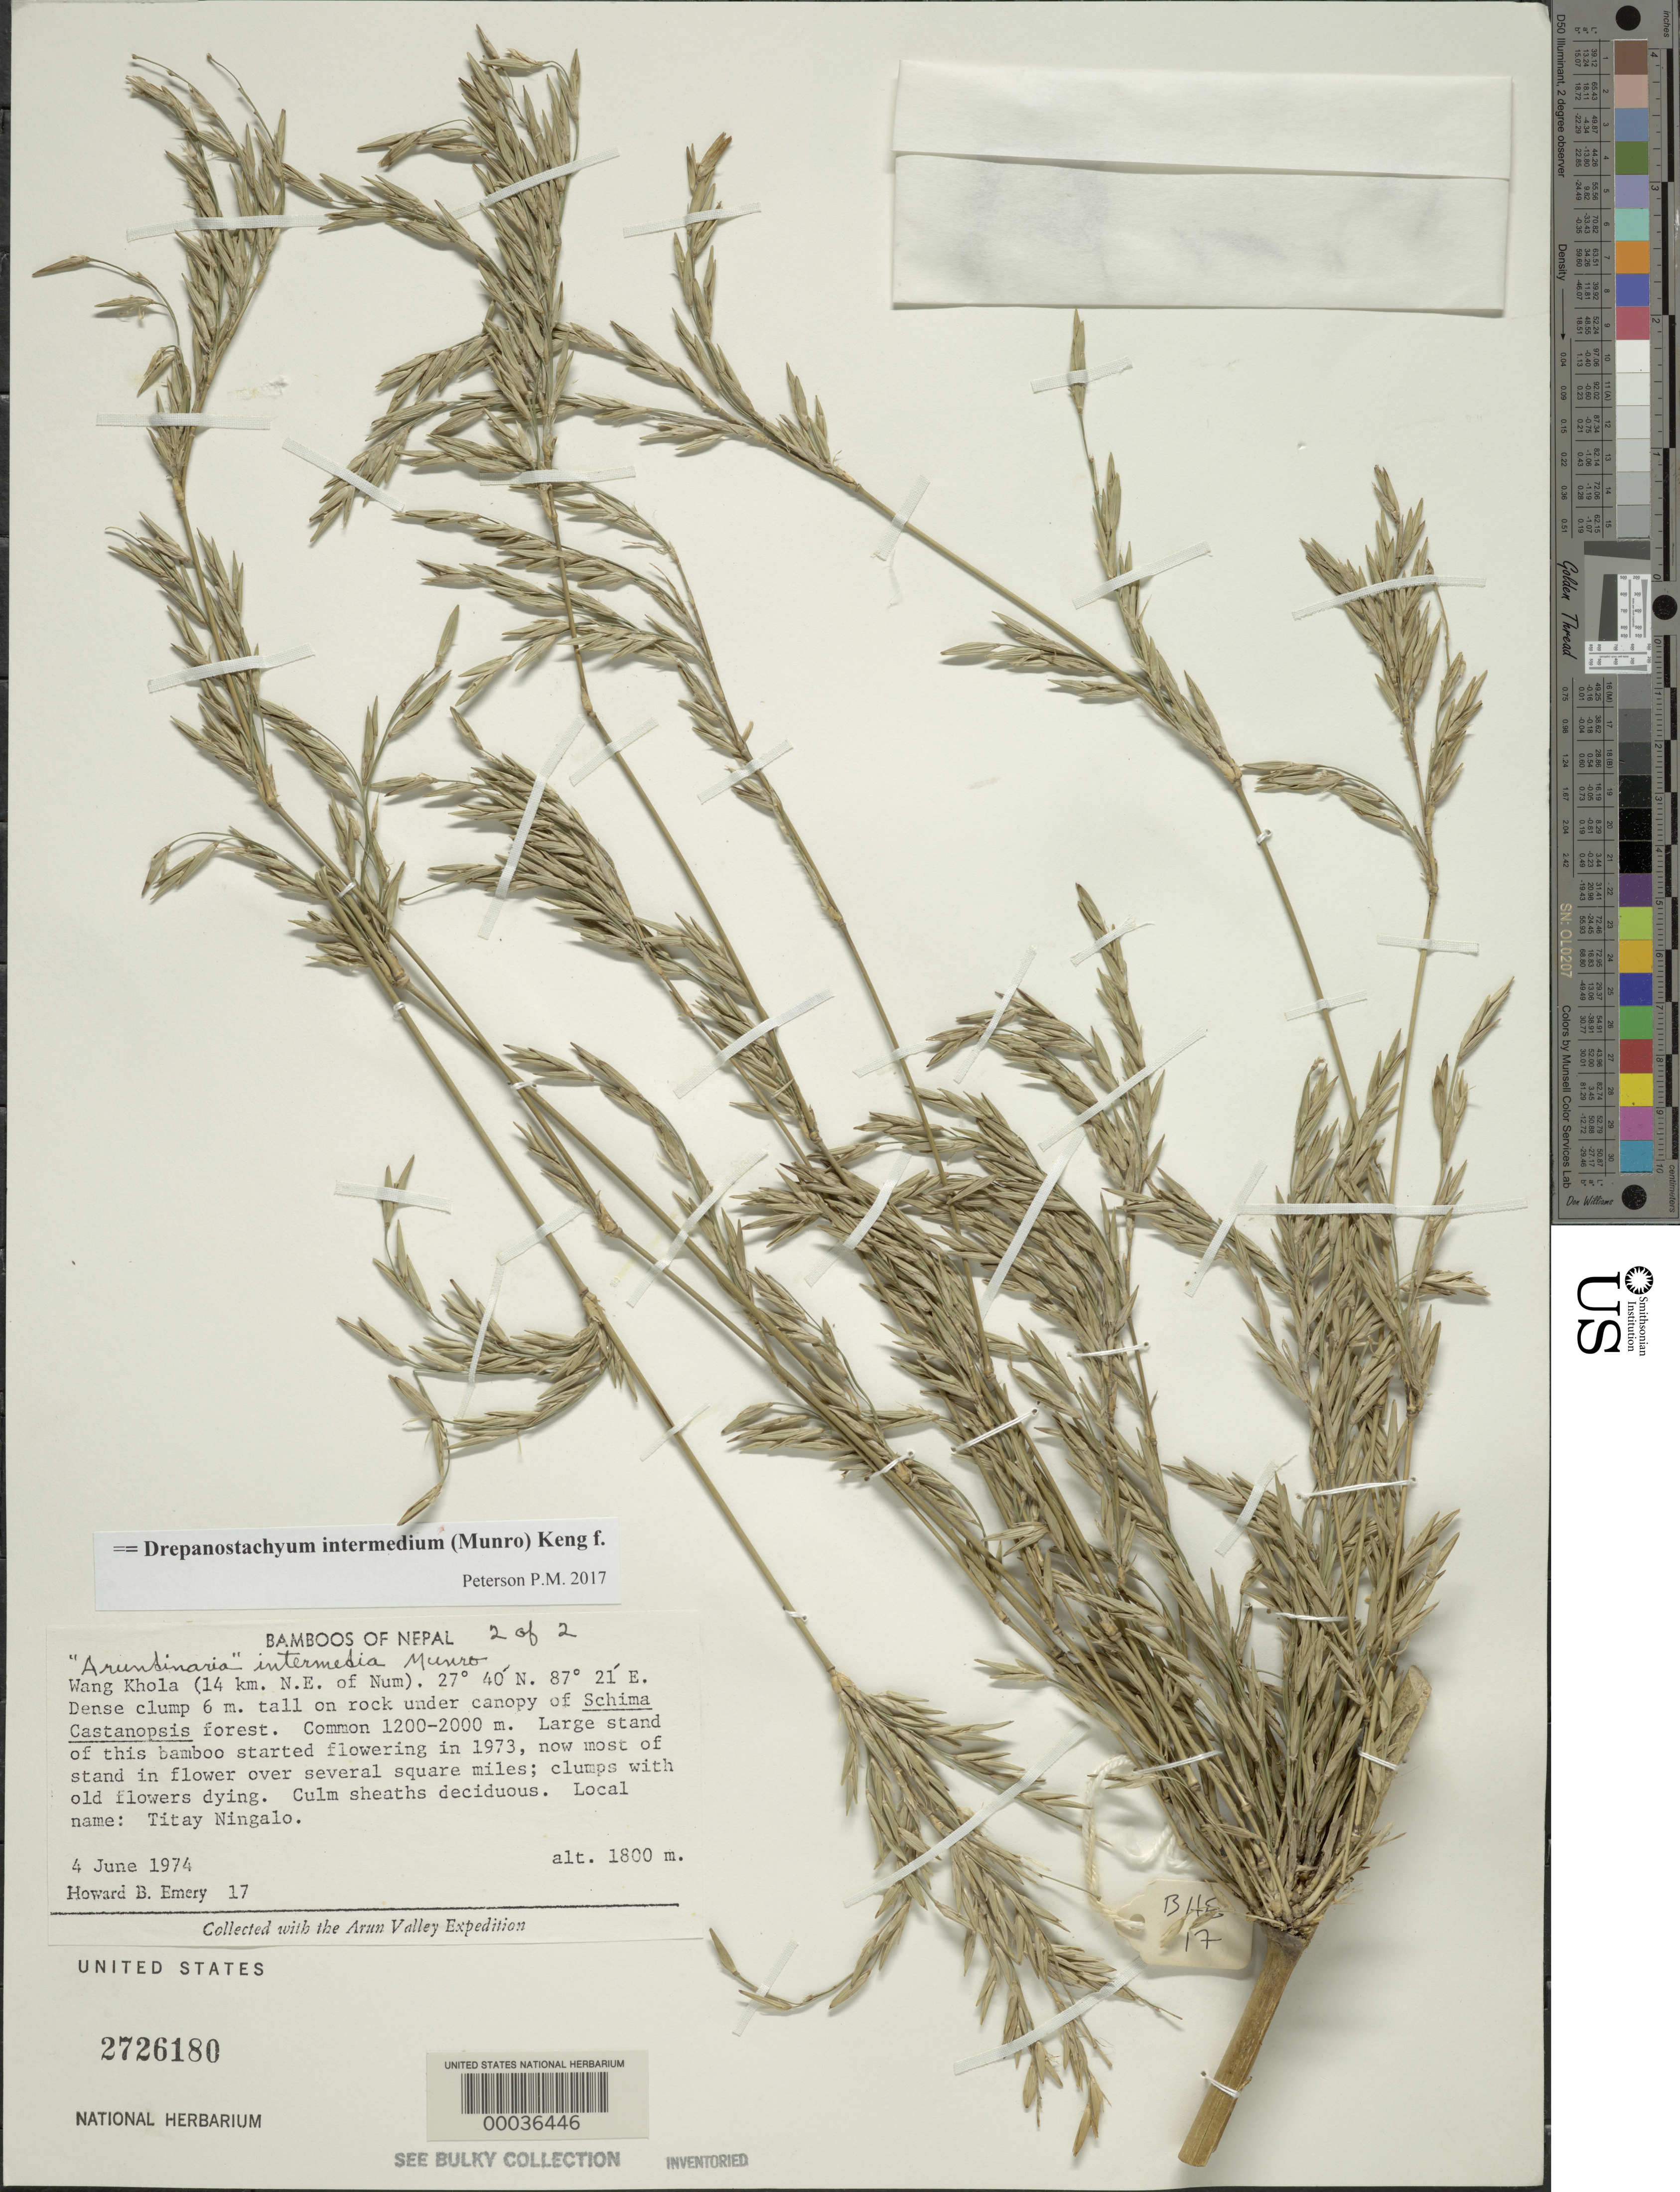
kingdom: Plantae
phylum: Tracheophyta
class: Liliopsida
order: Poales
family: Poaceae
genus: Drepanostachyum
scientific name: Drepanostachyum intermedium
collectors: H. B. Emery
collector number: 17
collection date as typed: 04 Jun 1974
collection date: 1974-06-04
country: Nepal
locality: Wang khola (14 km ne of num)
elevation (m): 1800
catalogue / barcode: US 2726180